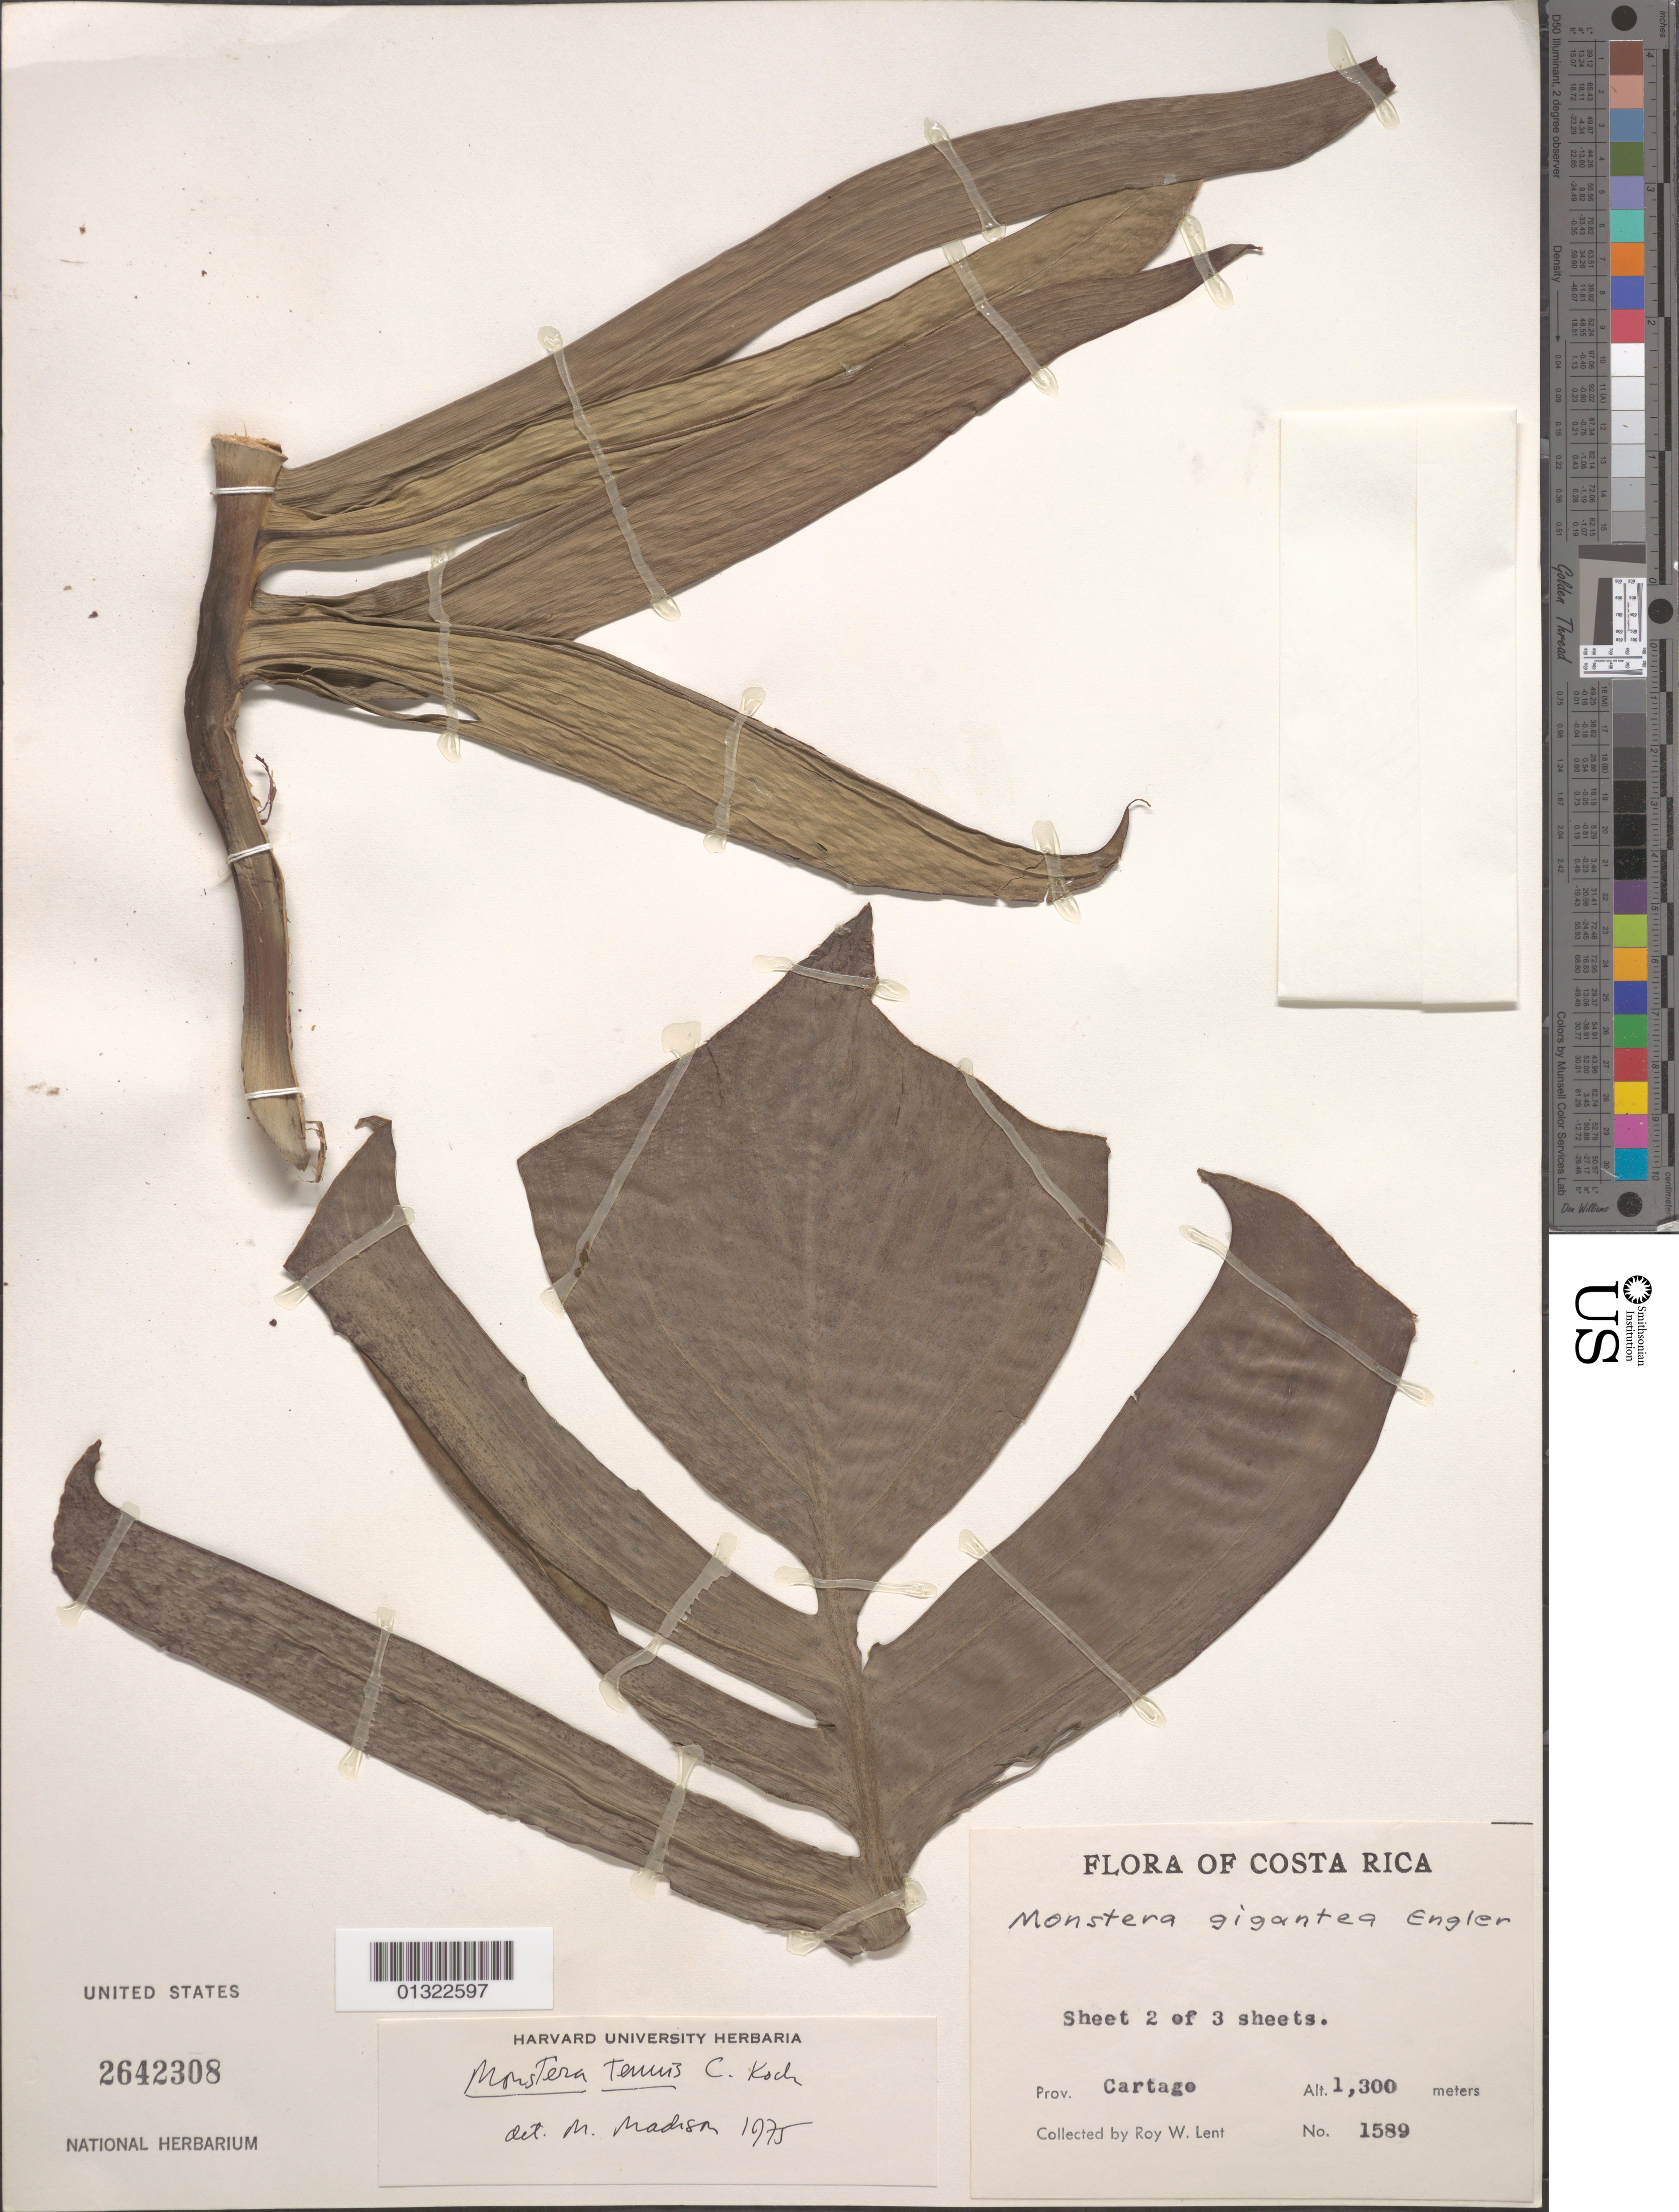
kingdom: Plantae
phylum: Tracheophyta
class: Liliopsida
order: Alismatales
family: Araceae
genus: Monstera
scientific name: Monstera tenuis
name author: K. Koch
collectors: R. W. Lent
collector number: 1589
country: Costa Rica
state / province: Cartago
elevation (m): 1300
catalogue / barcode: US 2642308